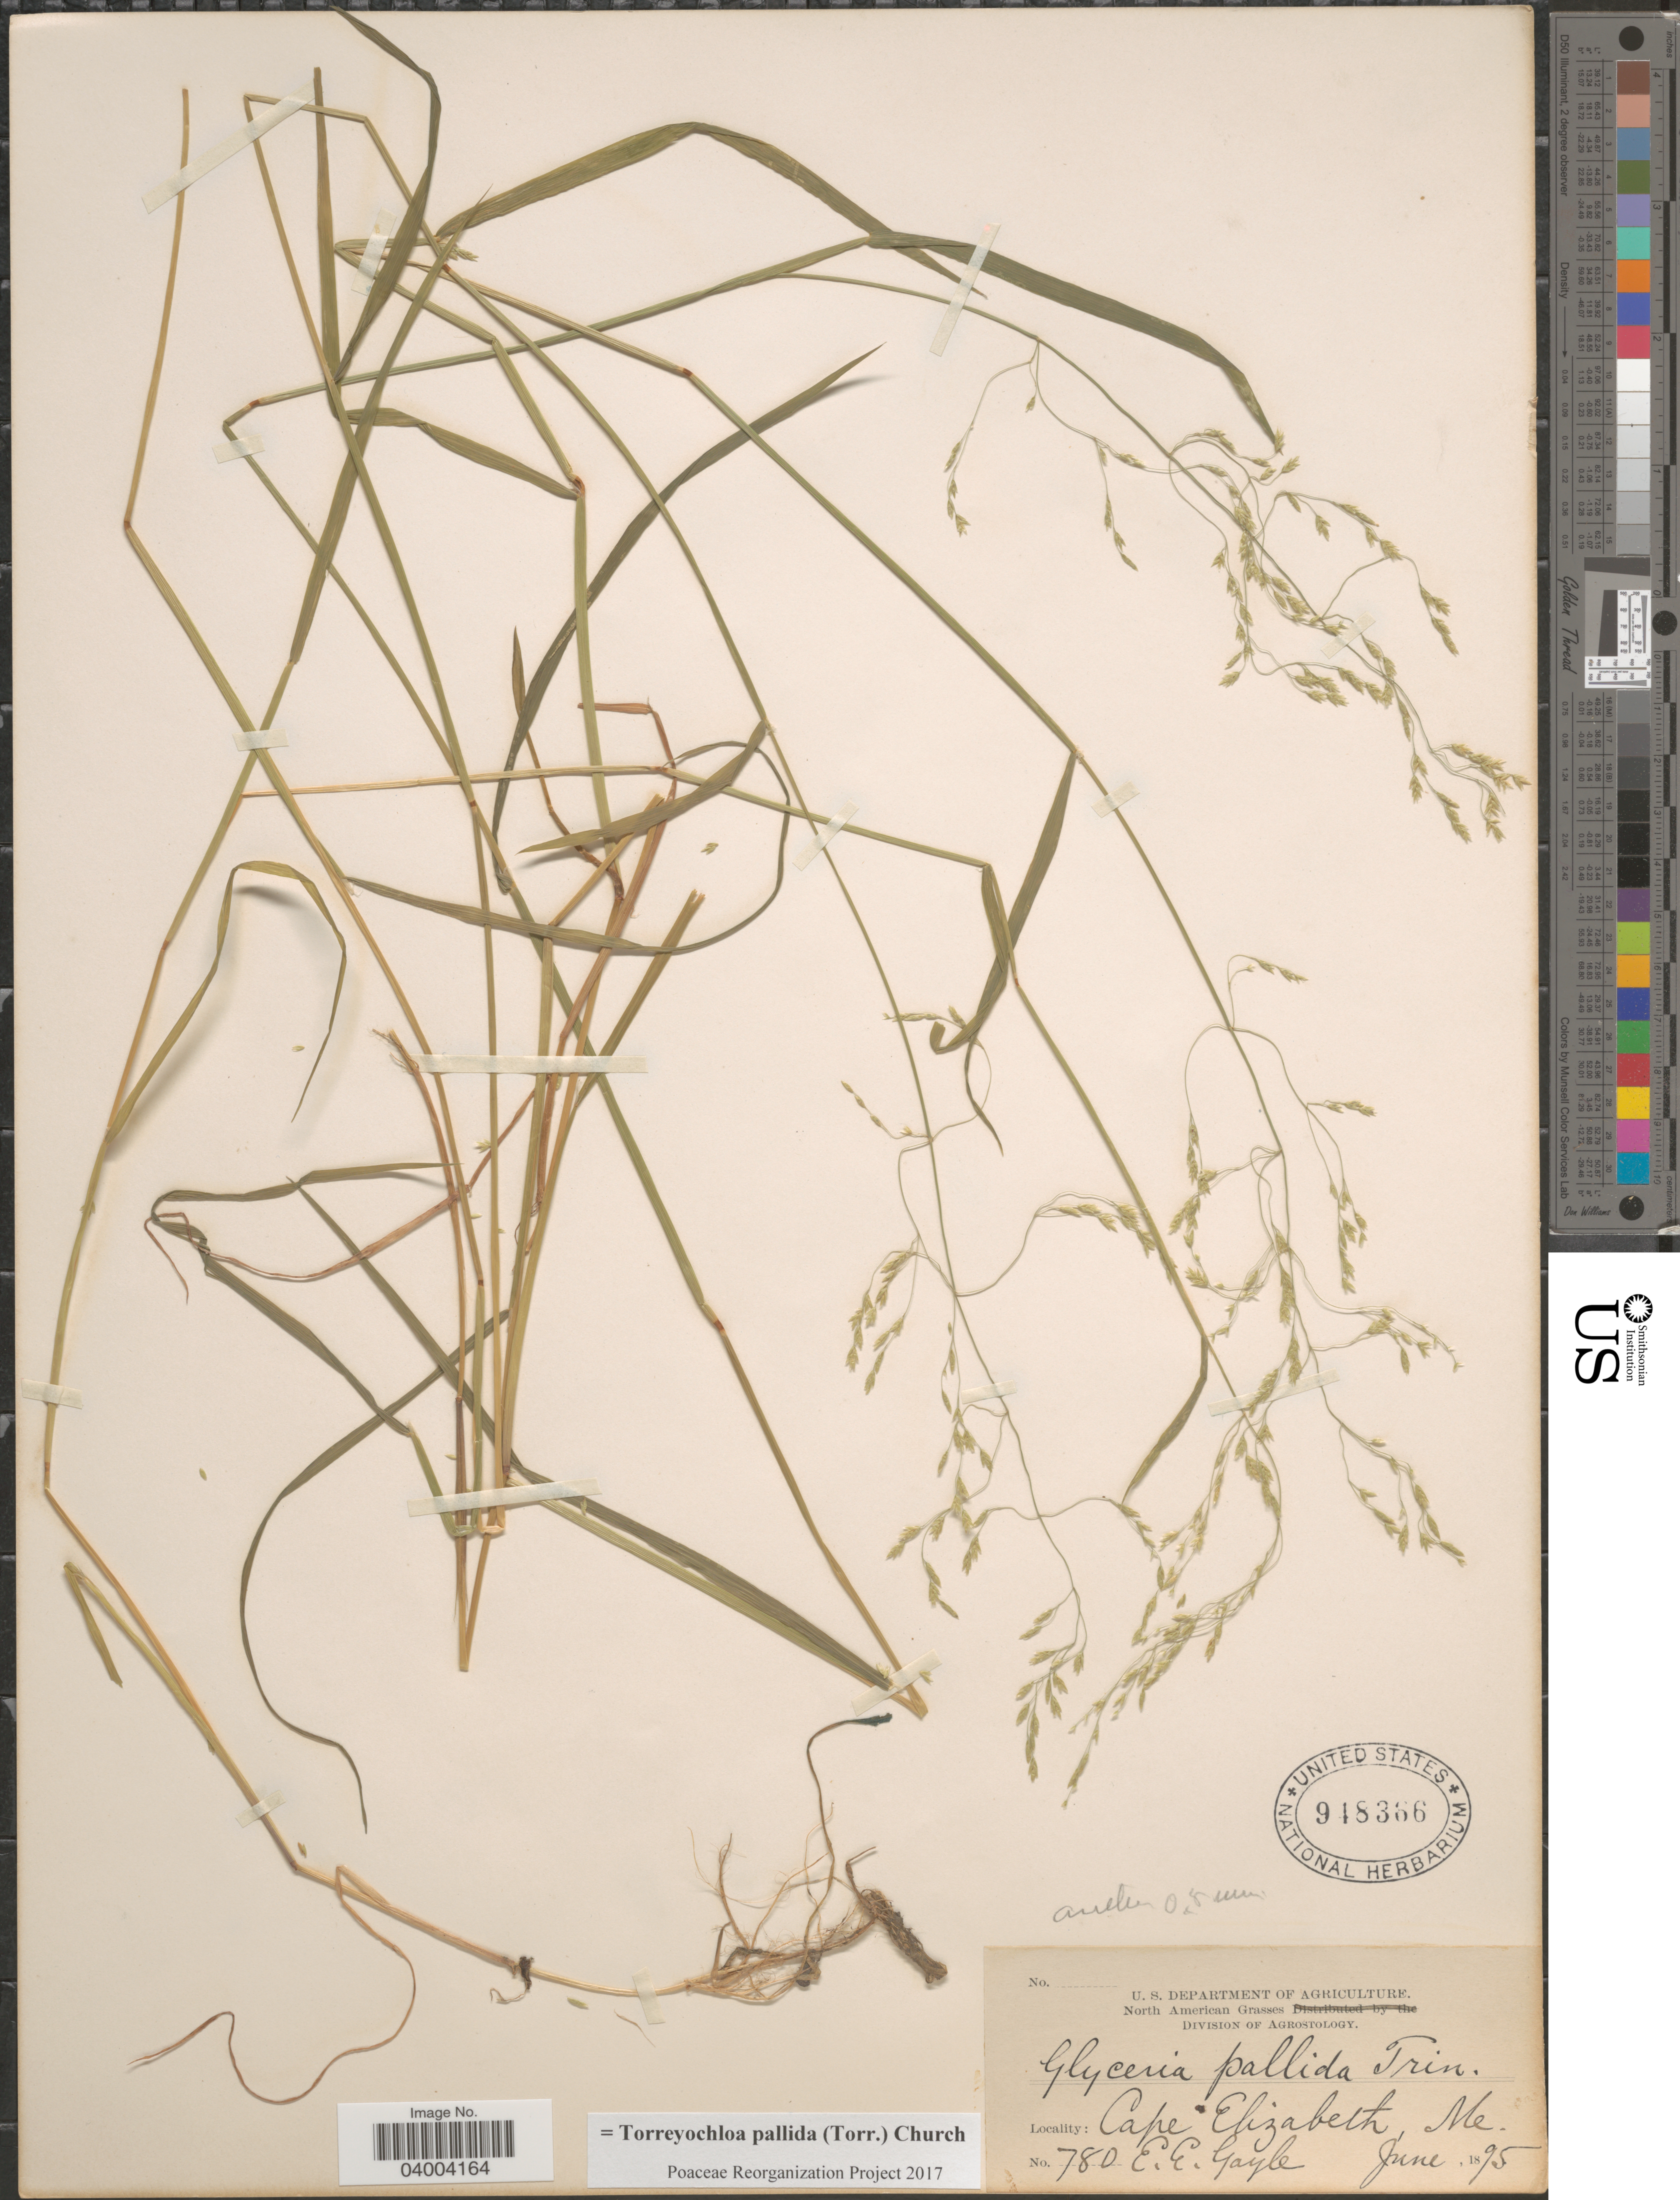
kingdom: Plantae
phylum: Tracheophyta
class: Liliopsida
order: Poales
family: Poaceae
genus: Torreyochloa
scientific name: Torreyochloa pallida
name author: (Torr.) G.L. Church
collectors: E. Gayle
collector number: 780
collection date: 1895-06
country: United States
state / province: Maine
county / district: Cumberland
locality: Cape Elizabeth.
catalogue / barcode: US 948366